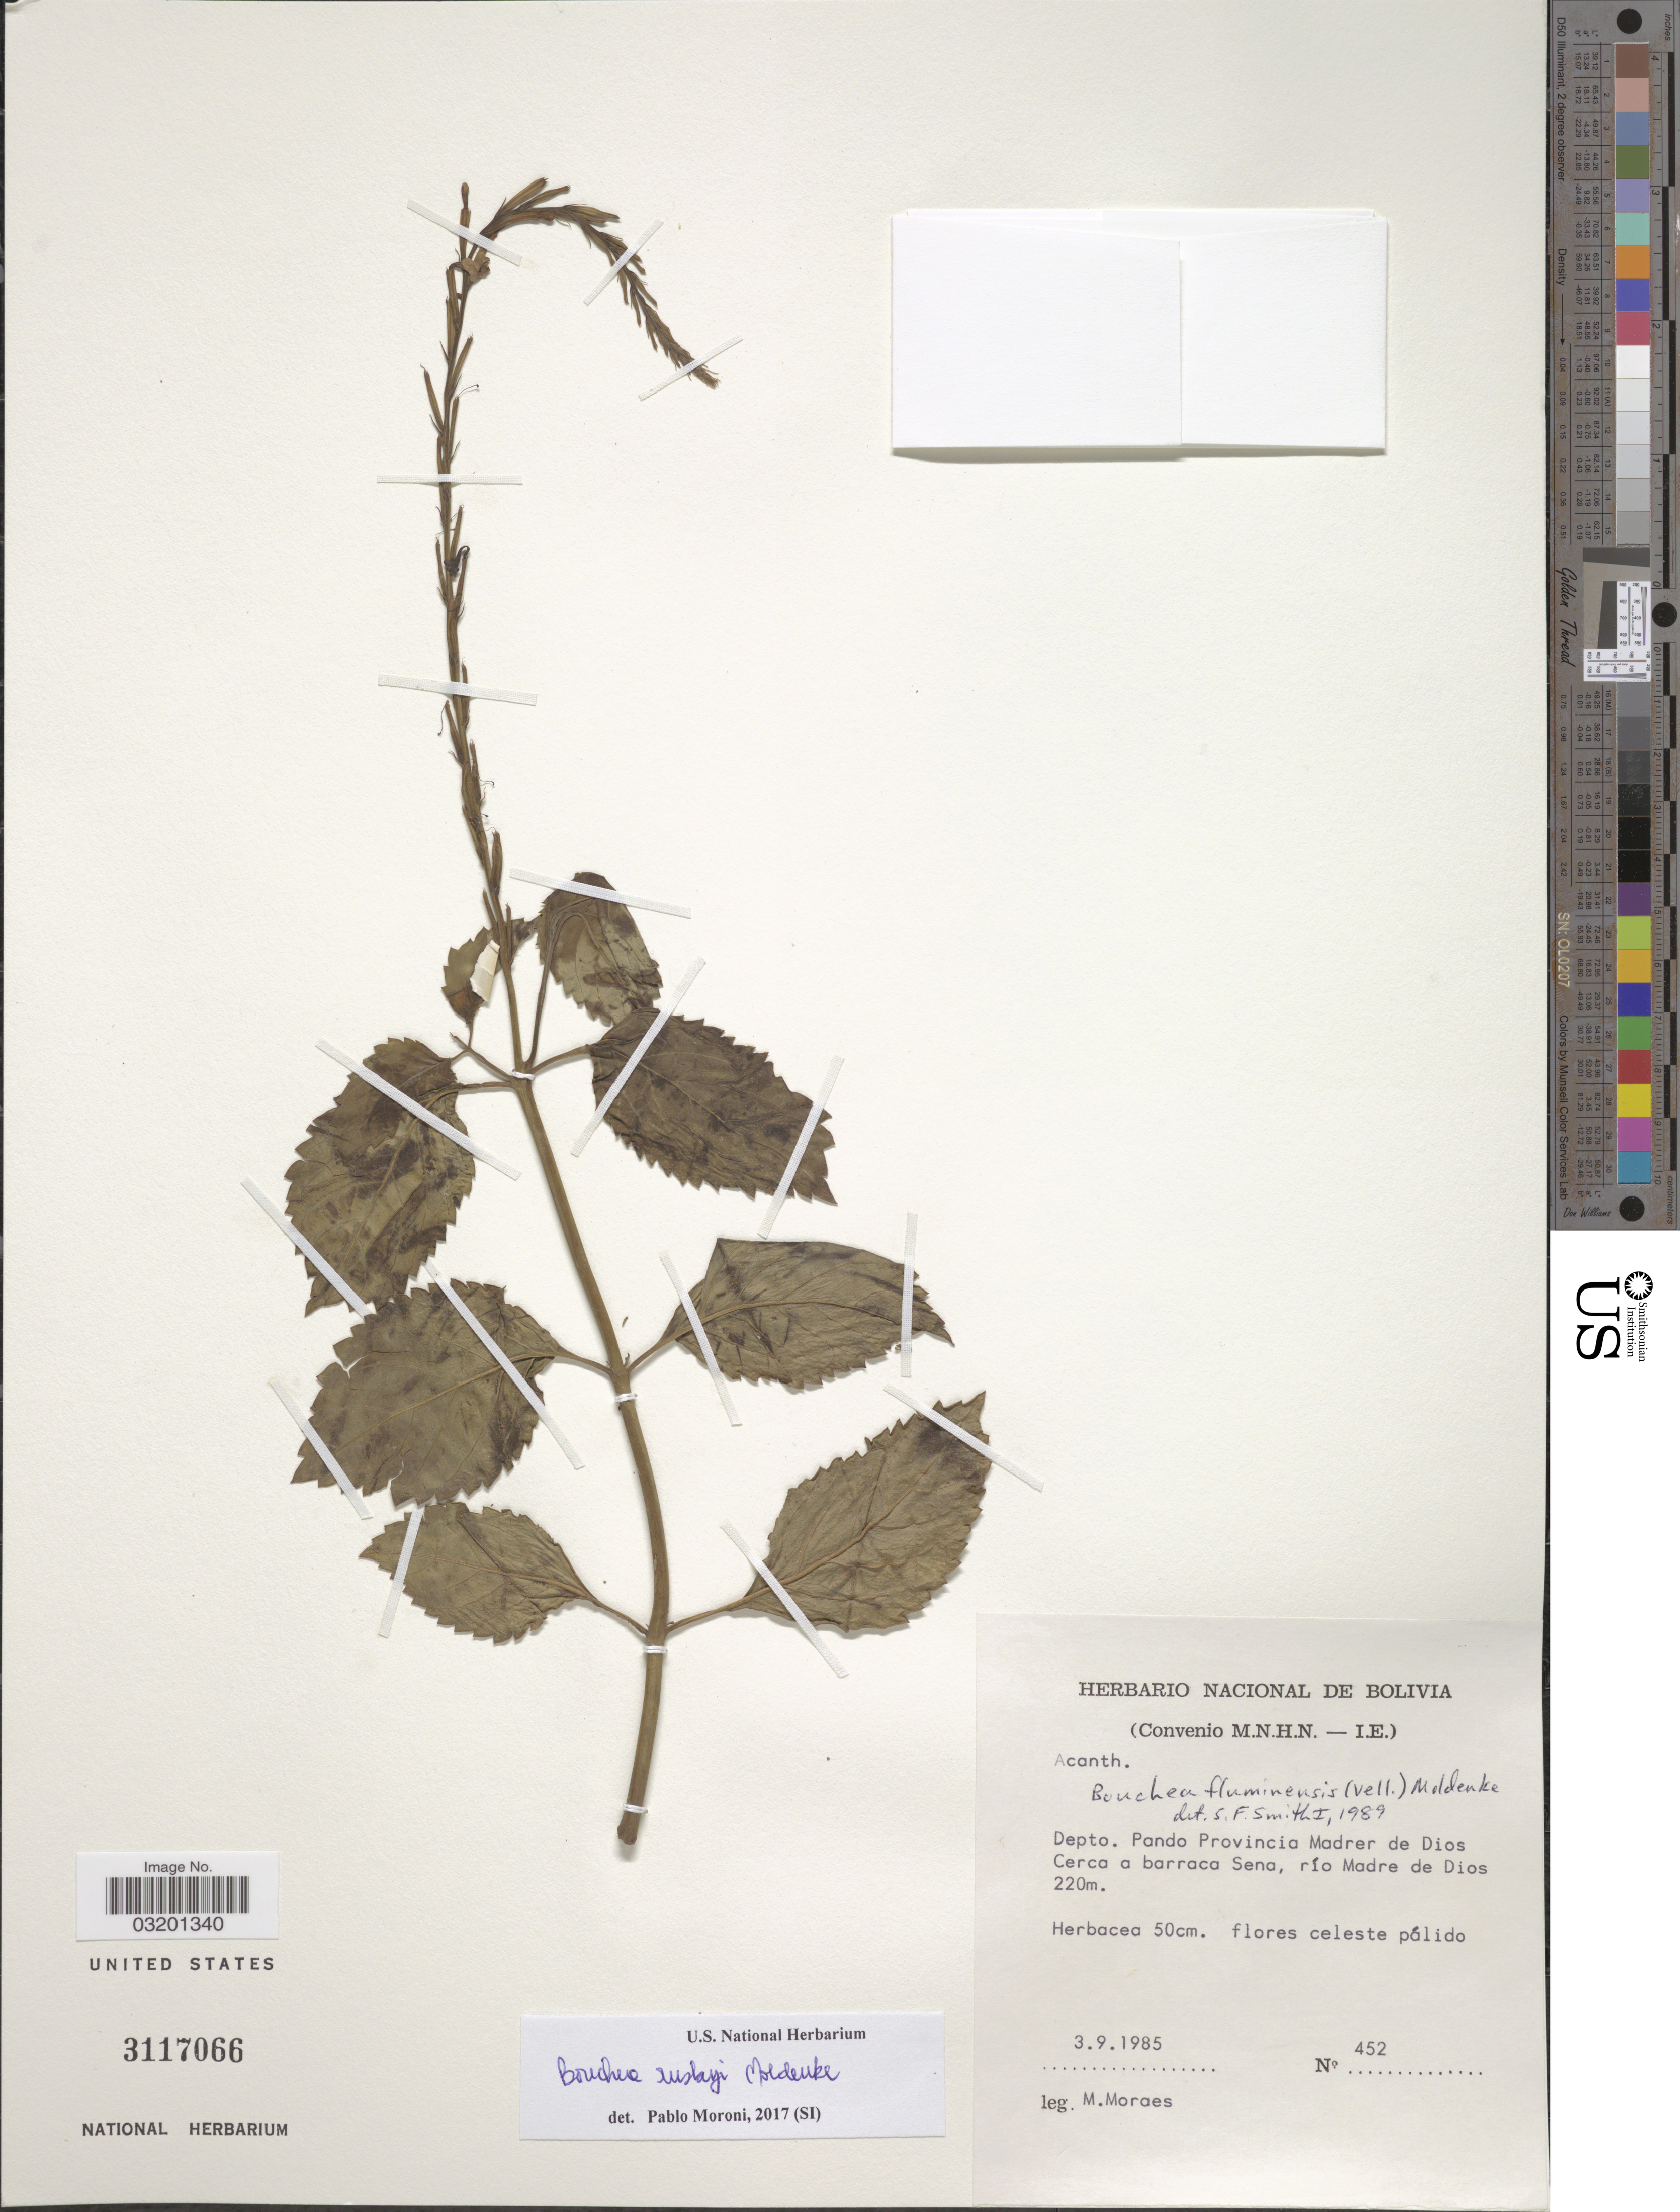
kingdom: Plantae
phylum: Tracheophyta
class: Magnoliopsida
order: Lamiales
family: Verbenaceae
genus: Bouchea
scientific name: Bouchea rusbyi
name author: Moldenke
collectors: M. Moraes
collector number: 452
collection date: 1985-09-03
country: Bolivia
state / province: Pando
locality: Depto. Pando, Provincia Madrer de Dios, Cerca a barraca Sena, río Madre de Dios.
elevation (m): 220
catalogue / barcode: US 3117066